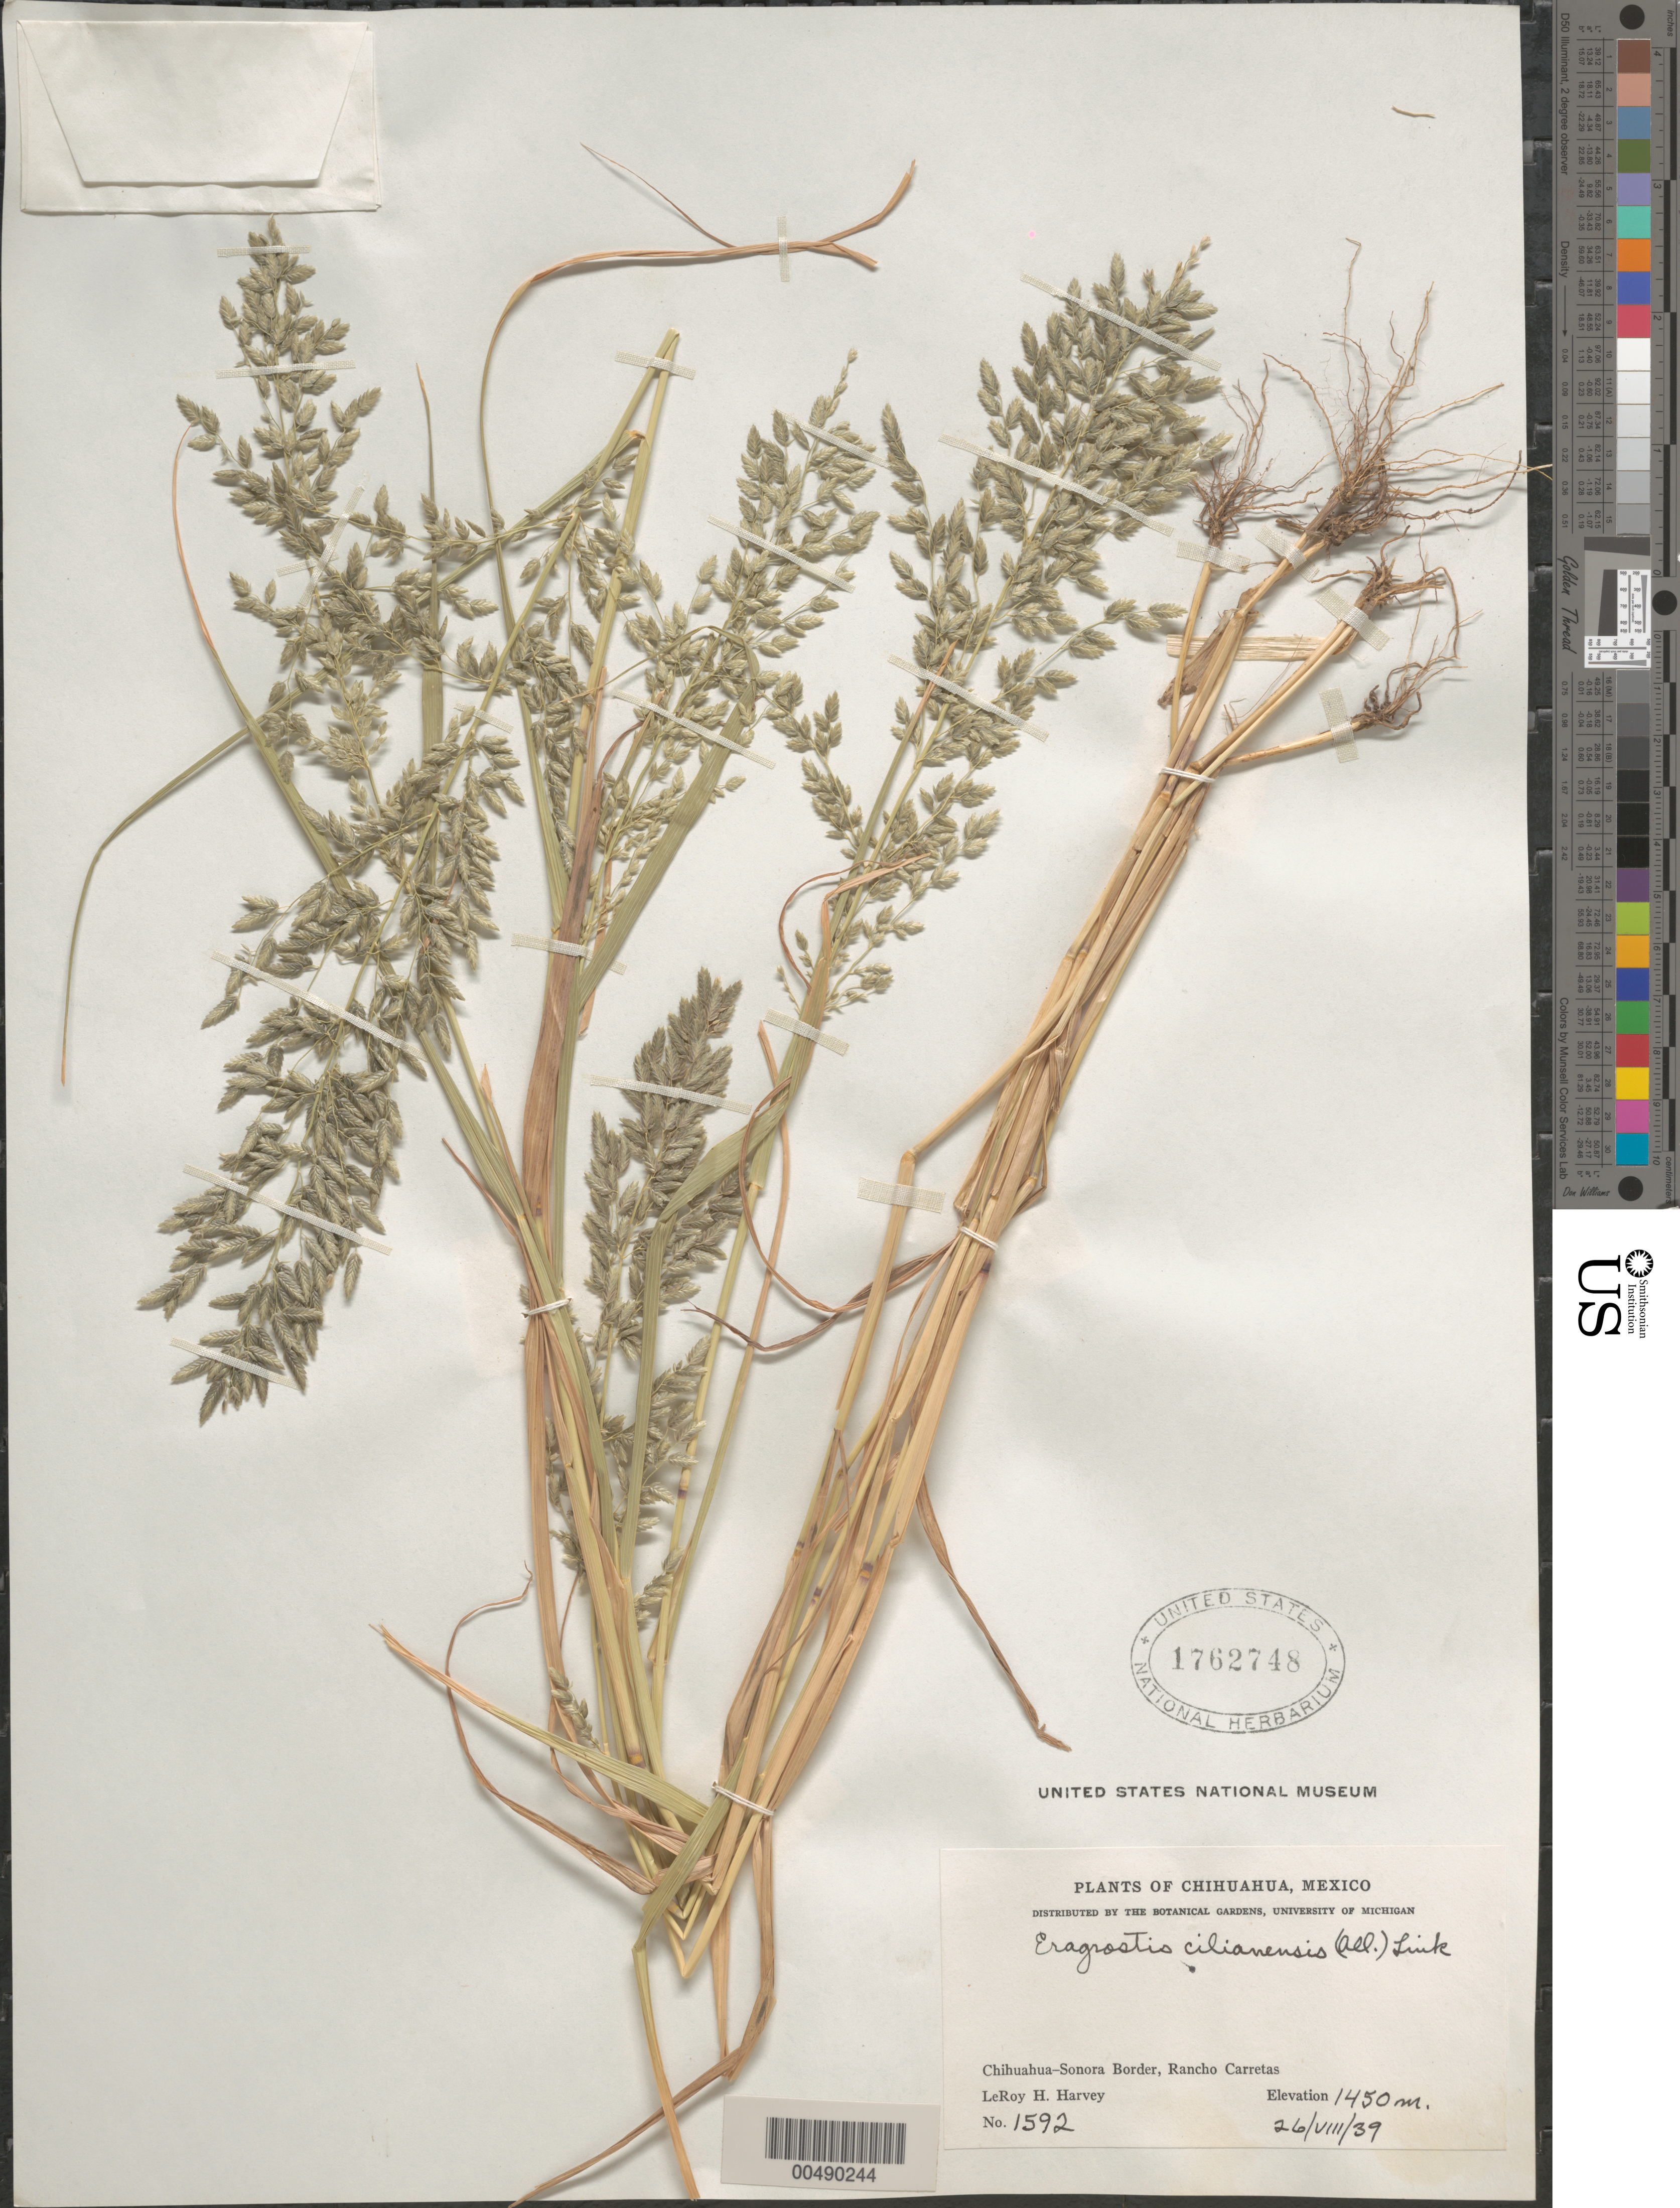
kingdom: Plantae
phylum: Tracheophyta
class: Liliopsida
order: Poales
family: Poaceae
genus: Eragrostis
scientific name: Eragrostis cilianensis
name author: (Bellardi) Vignolo ex Janch.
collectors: L. H. Harvey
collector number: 1592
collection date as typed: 26 Aug 1939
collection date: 1939-08-26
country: Mexico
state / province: Chihuahua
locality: Chihuahua - Sonora border, Rancho Carretas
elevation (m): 1450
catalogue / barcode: US 1762748